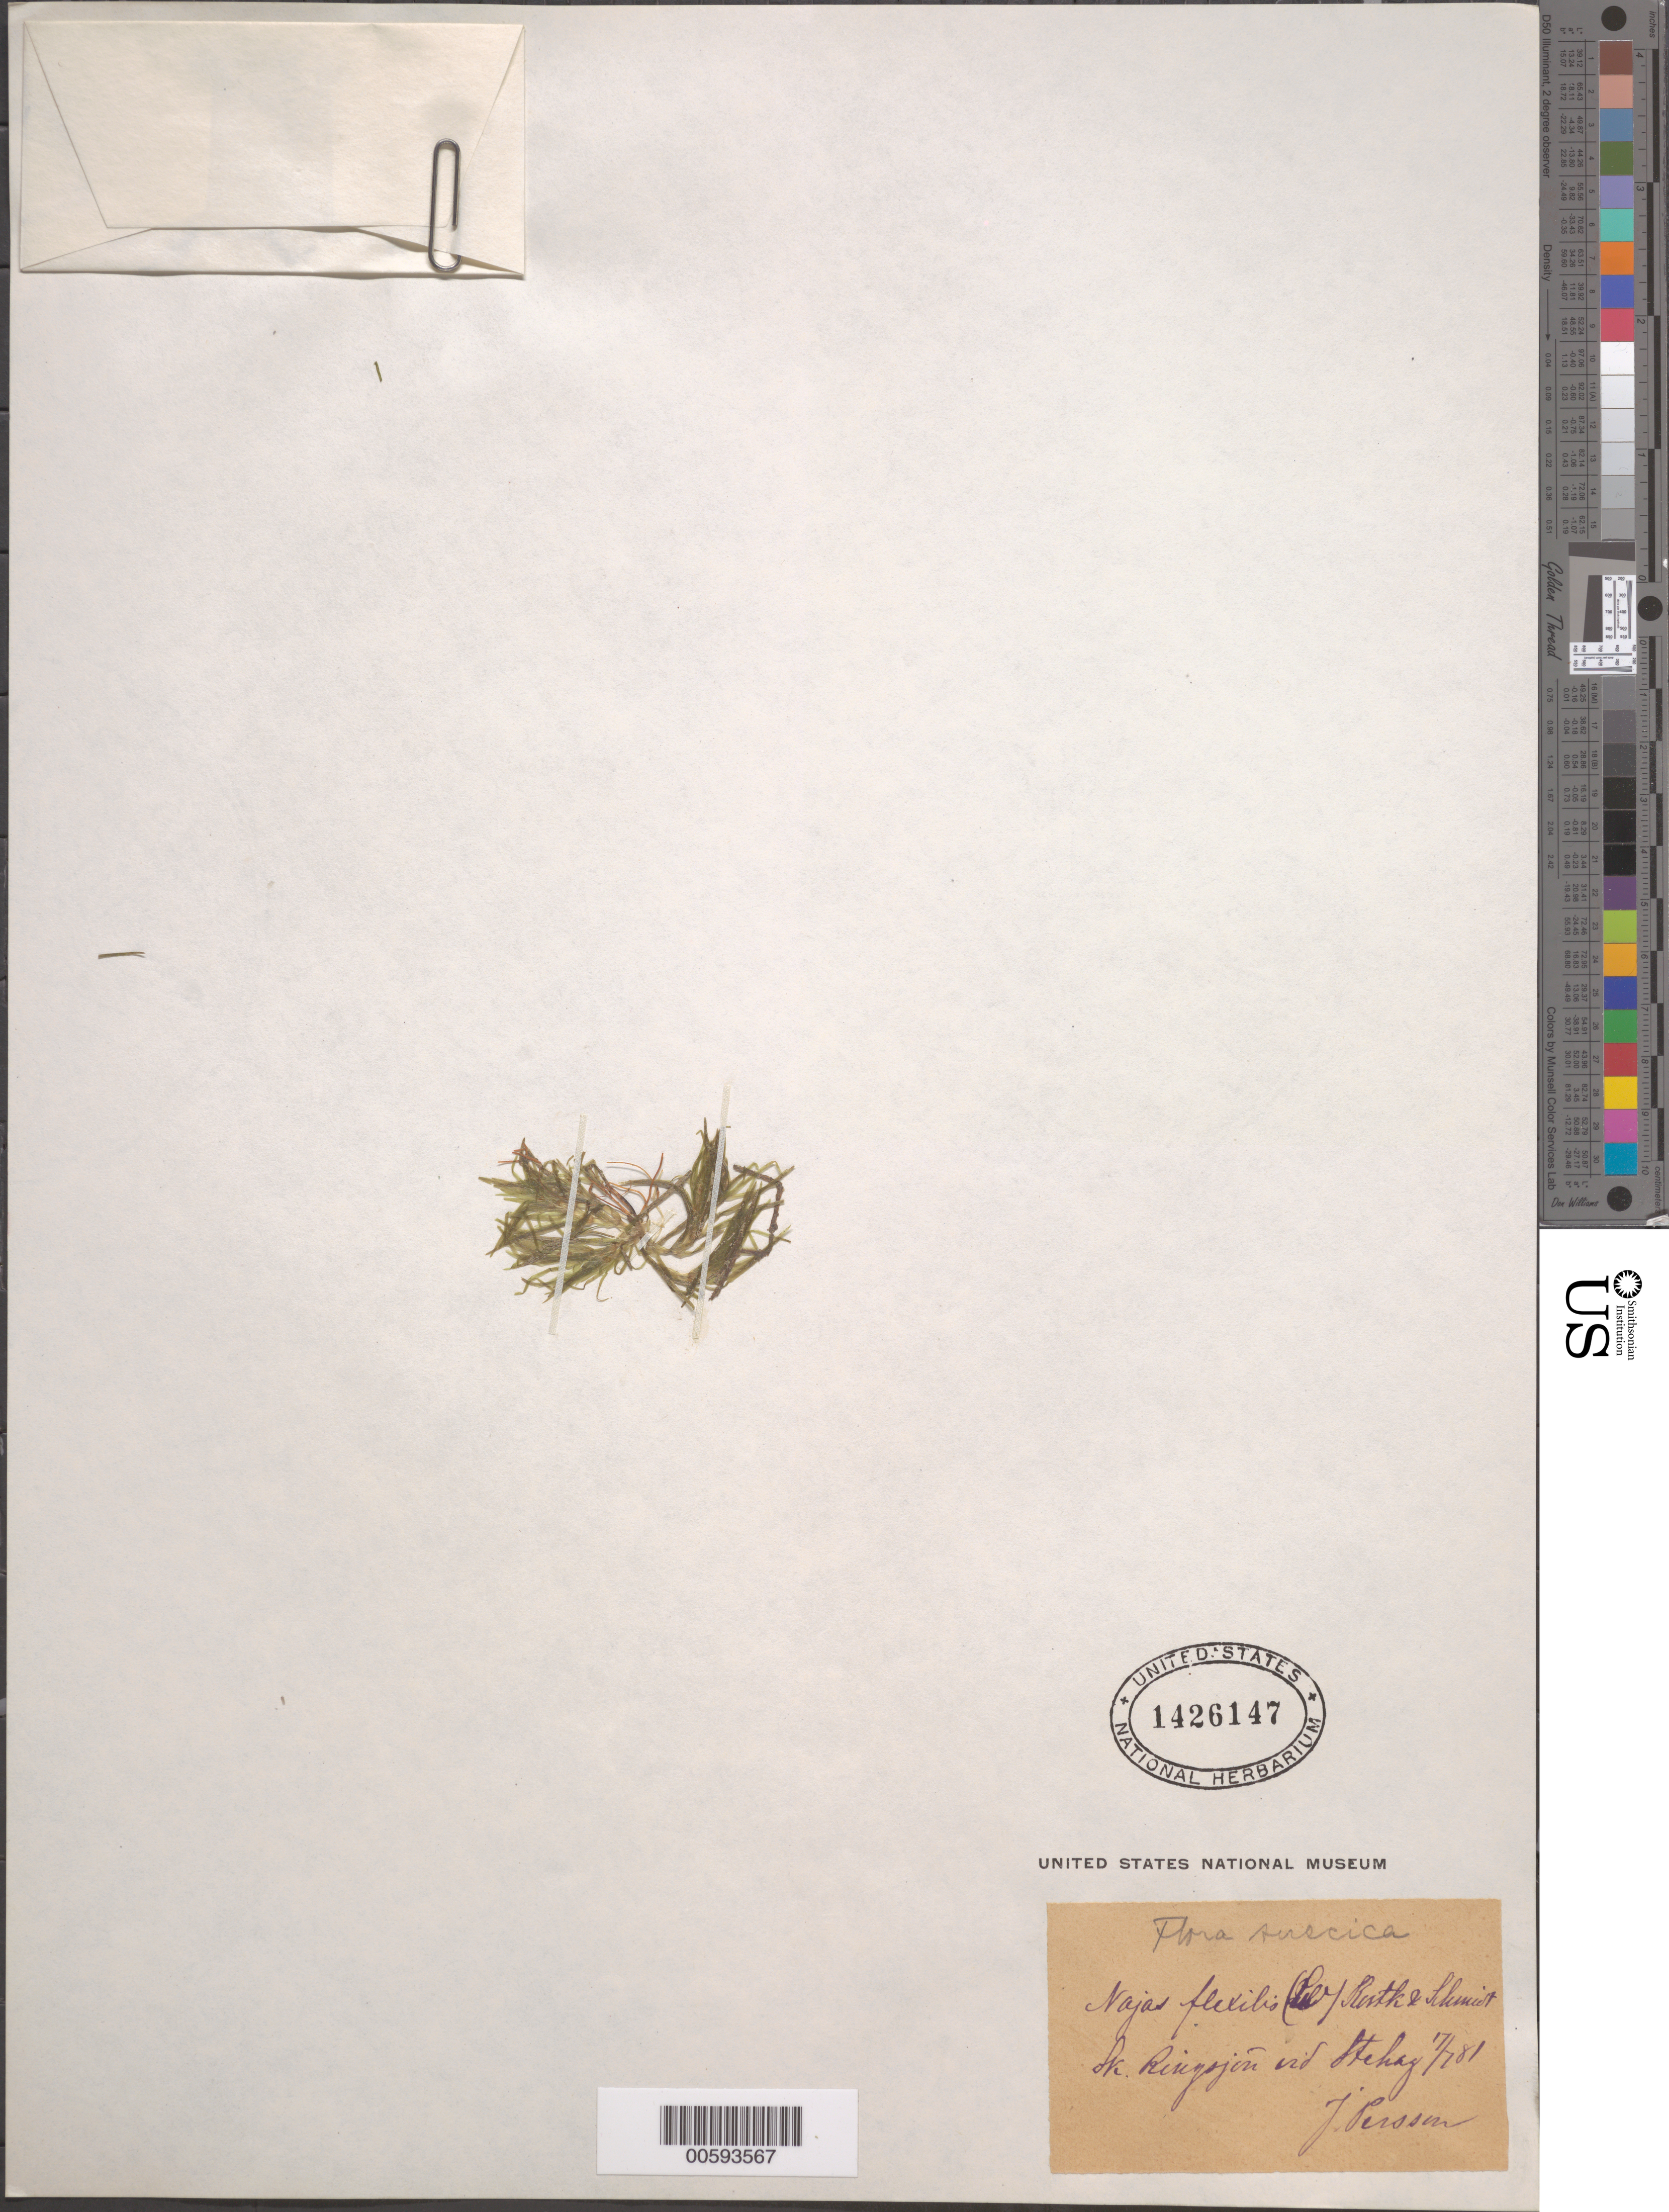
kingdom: Plantae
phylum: Tracheophyta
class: Liliopsida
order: Alismatales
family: Hydrocharitaceae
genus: Najas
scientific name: Najas flexilis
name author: (Willd.) Rostk. & Schmidt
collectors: J. Persson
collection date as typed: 17 Jul 1881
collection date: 1881-07-17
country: Sweden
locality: Ste. Ringsjon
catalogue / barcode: US 1426147